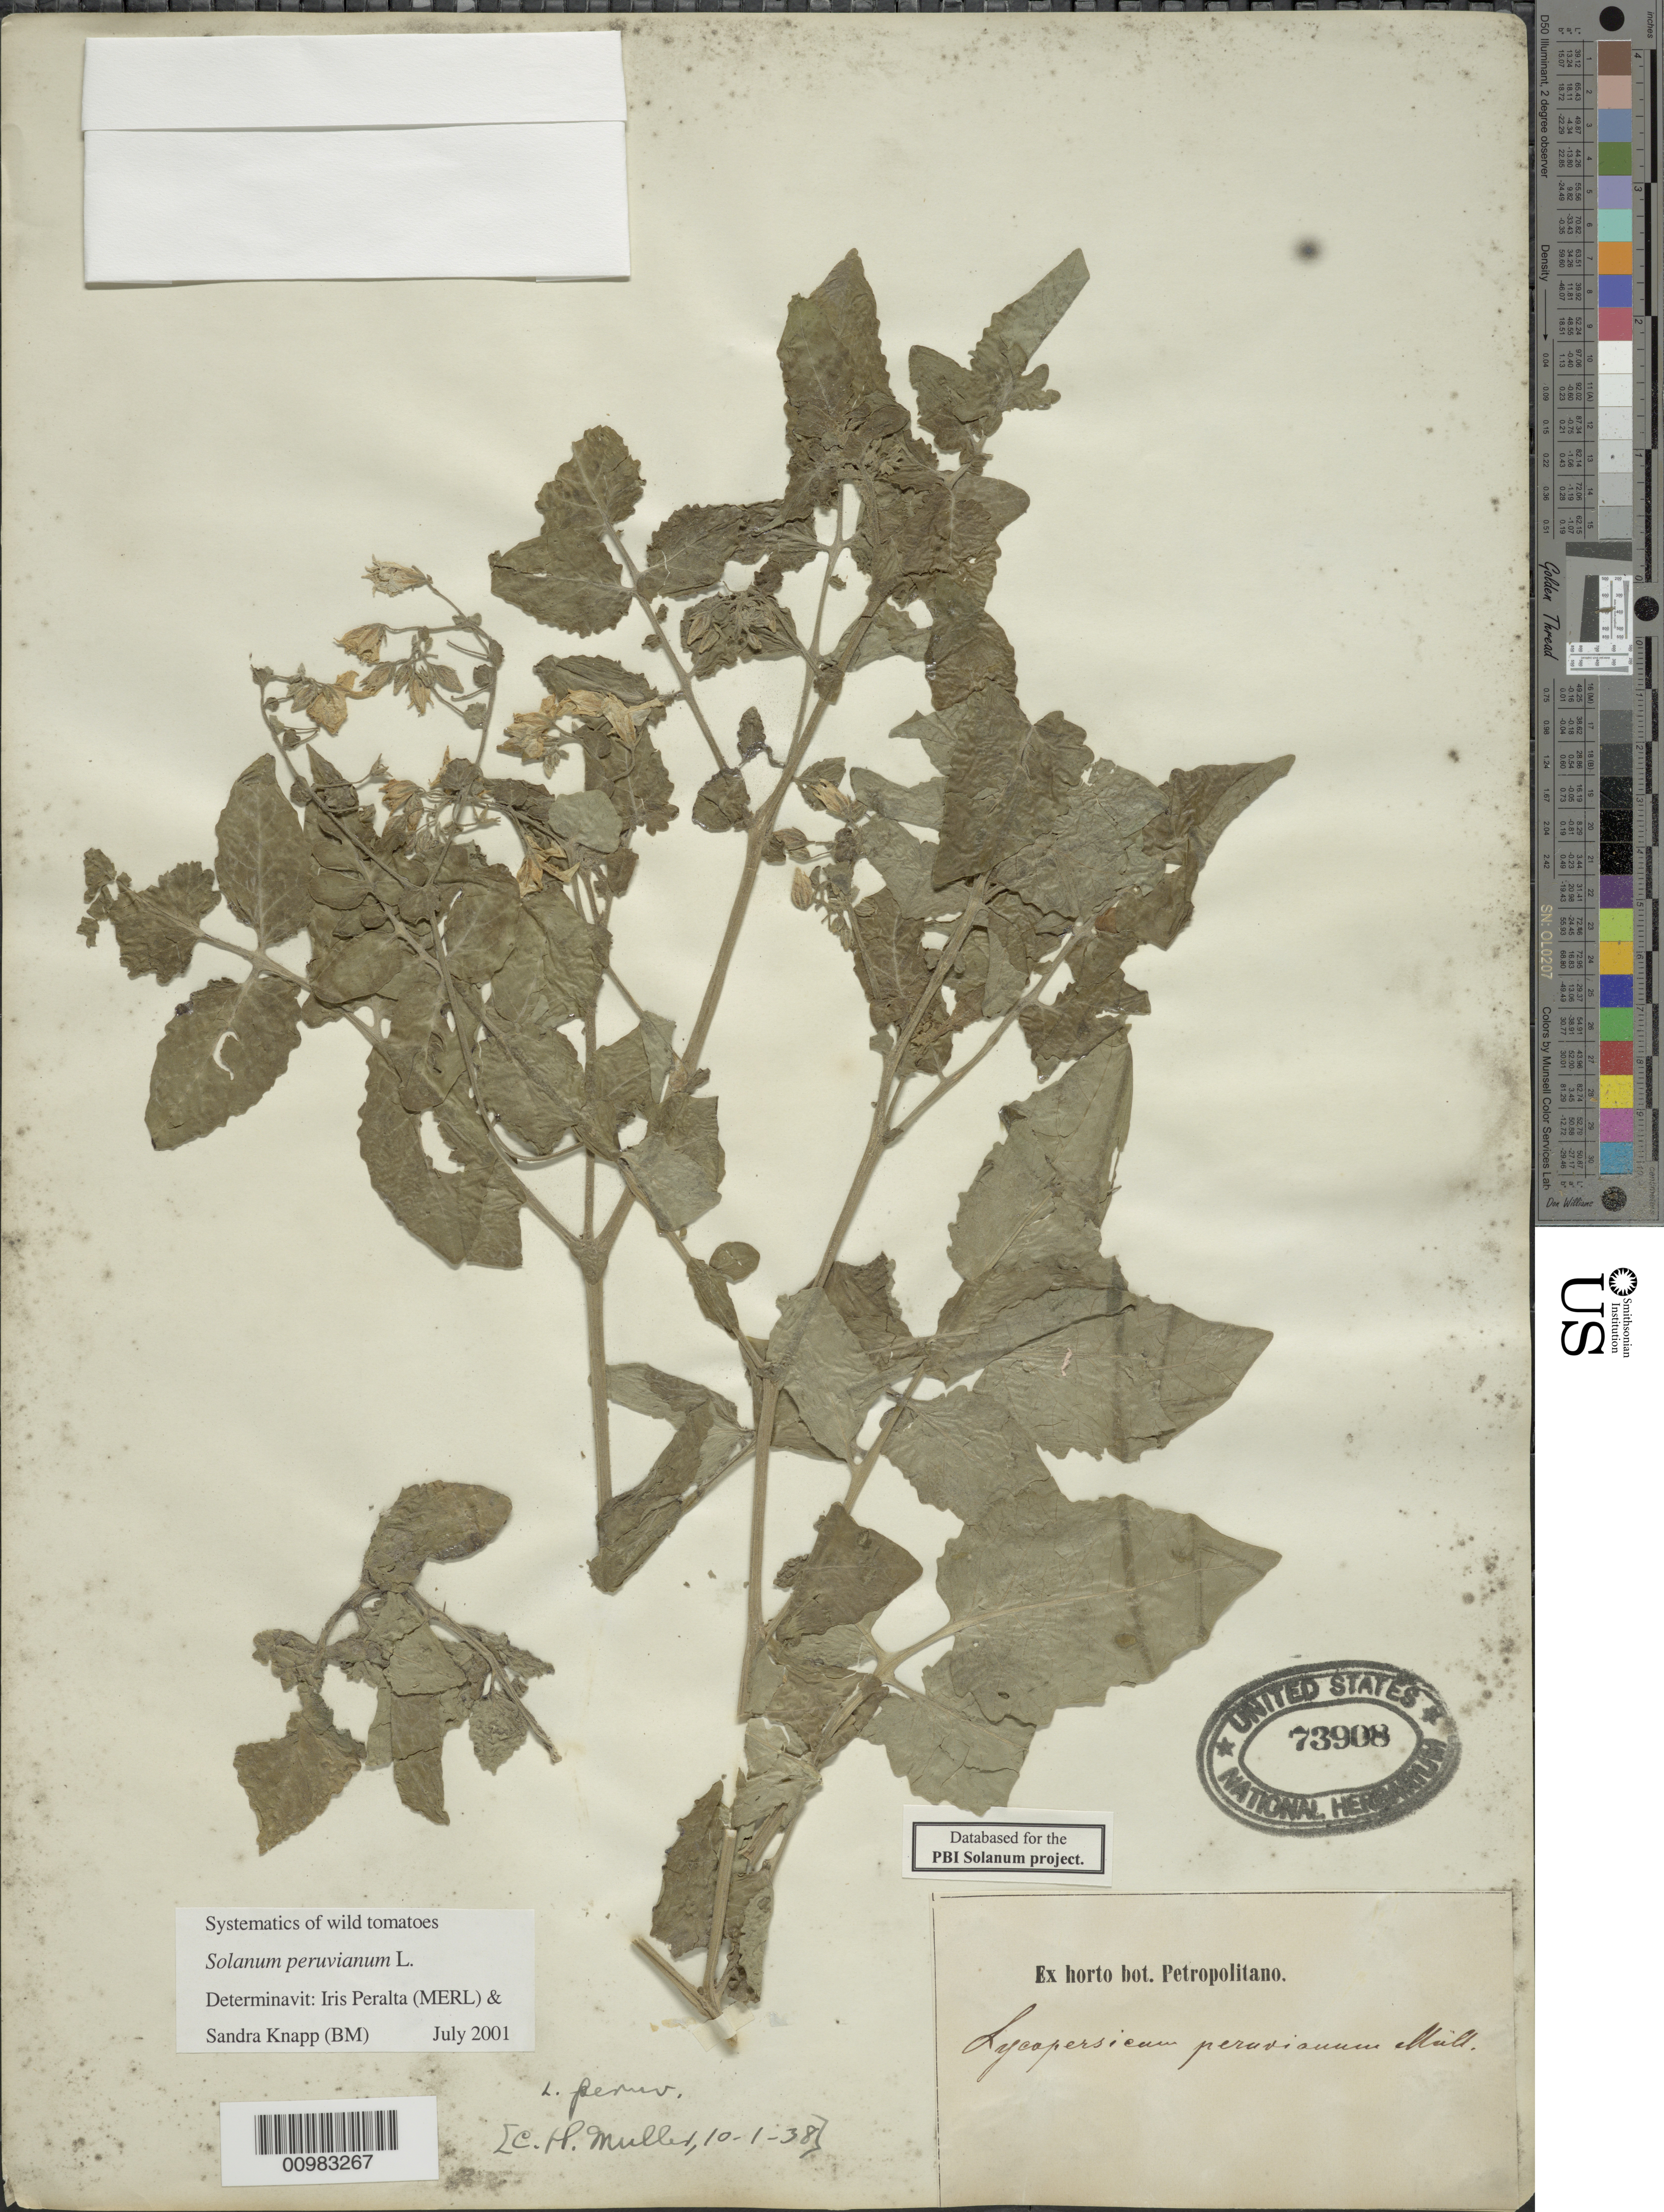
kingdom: Plantae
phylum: Tracheophyta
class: Magnoliopsida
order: Solanales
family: Solanaceae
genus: Solanum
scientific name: Solanum peruvianum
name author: L.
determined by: Peralta, Iris E.; Knapp, S. D.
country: Russian Federation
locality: ex Horto Bot. Petropolitano (St. Petersburg)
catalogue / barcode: US 73908